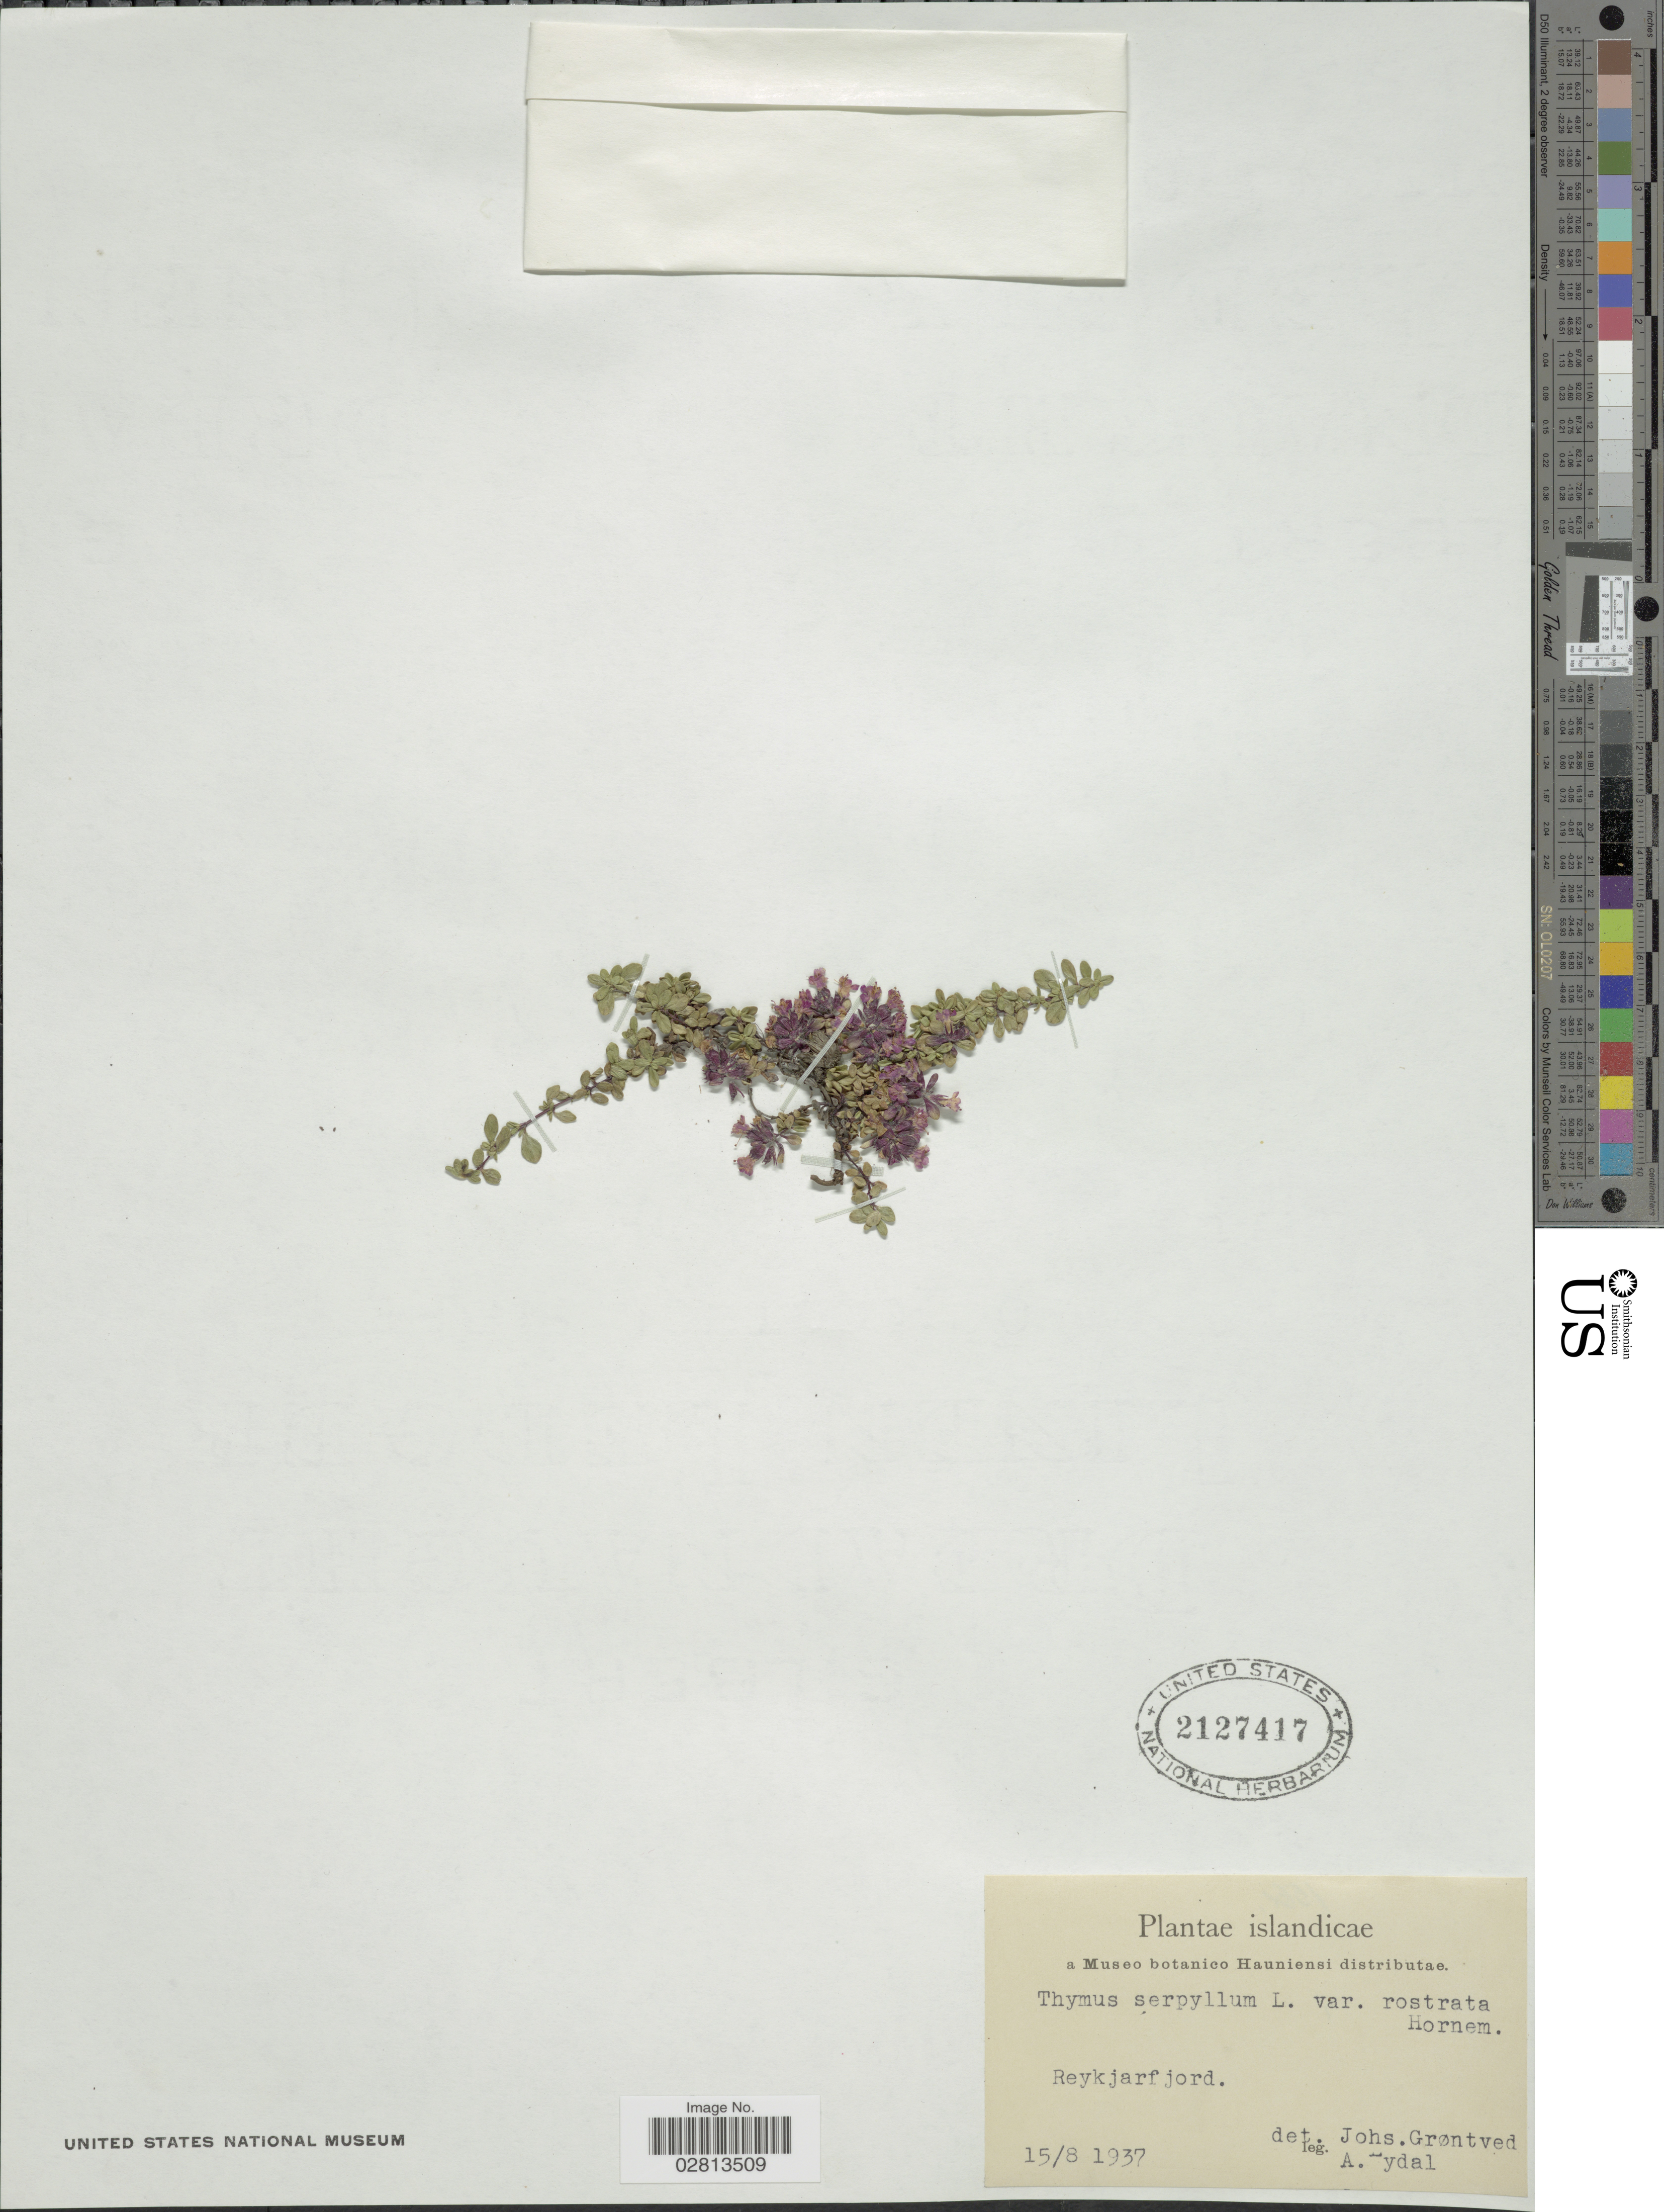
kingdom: Plantae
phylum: Tracheophyta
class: Magnoliopsida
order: Lamiales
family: Lamiaceae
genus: Thymus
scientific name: Thymus serpyllum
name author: L.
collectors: A. Eydal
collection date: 1937-08-15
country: Iceland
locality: Islandicae. Reykjarfjord.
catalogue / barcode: US 2127417